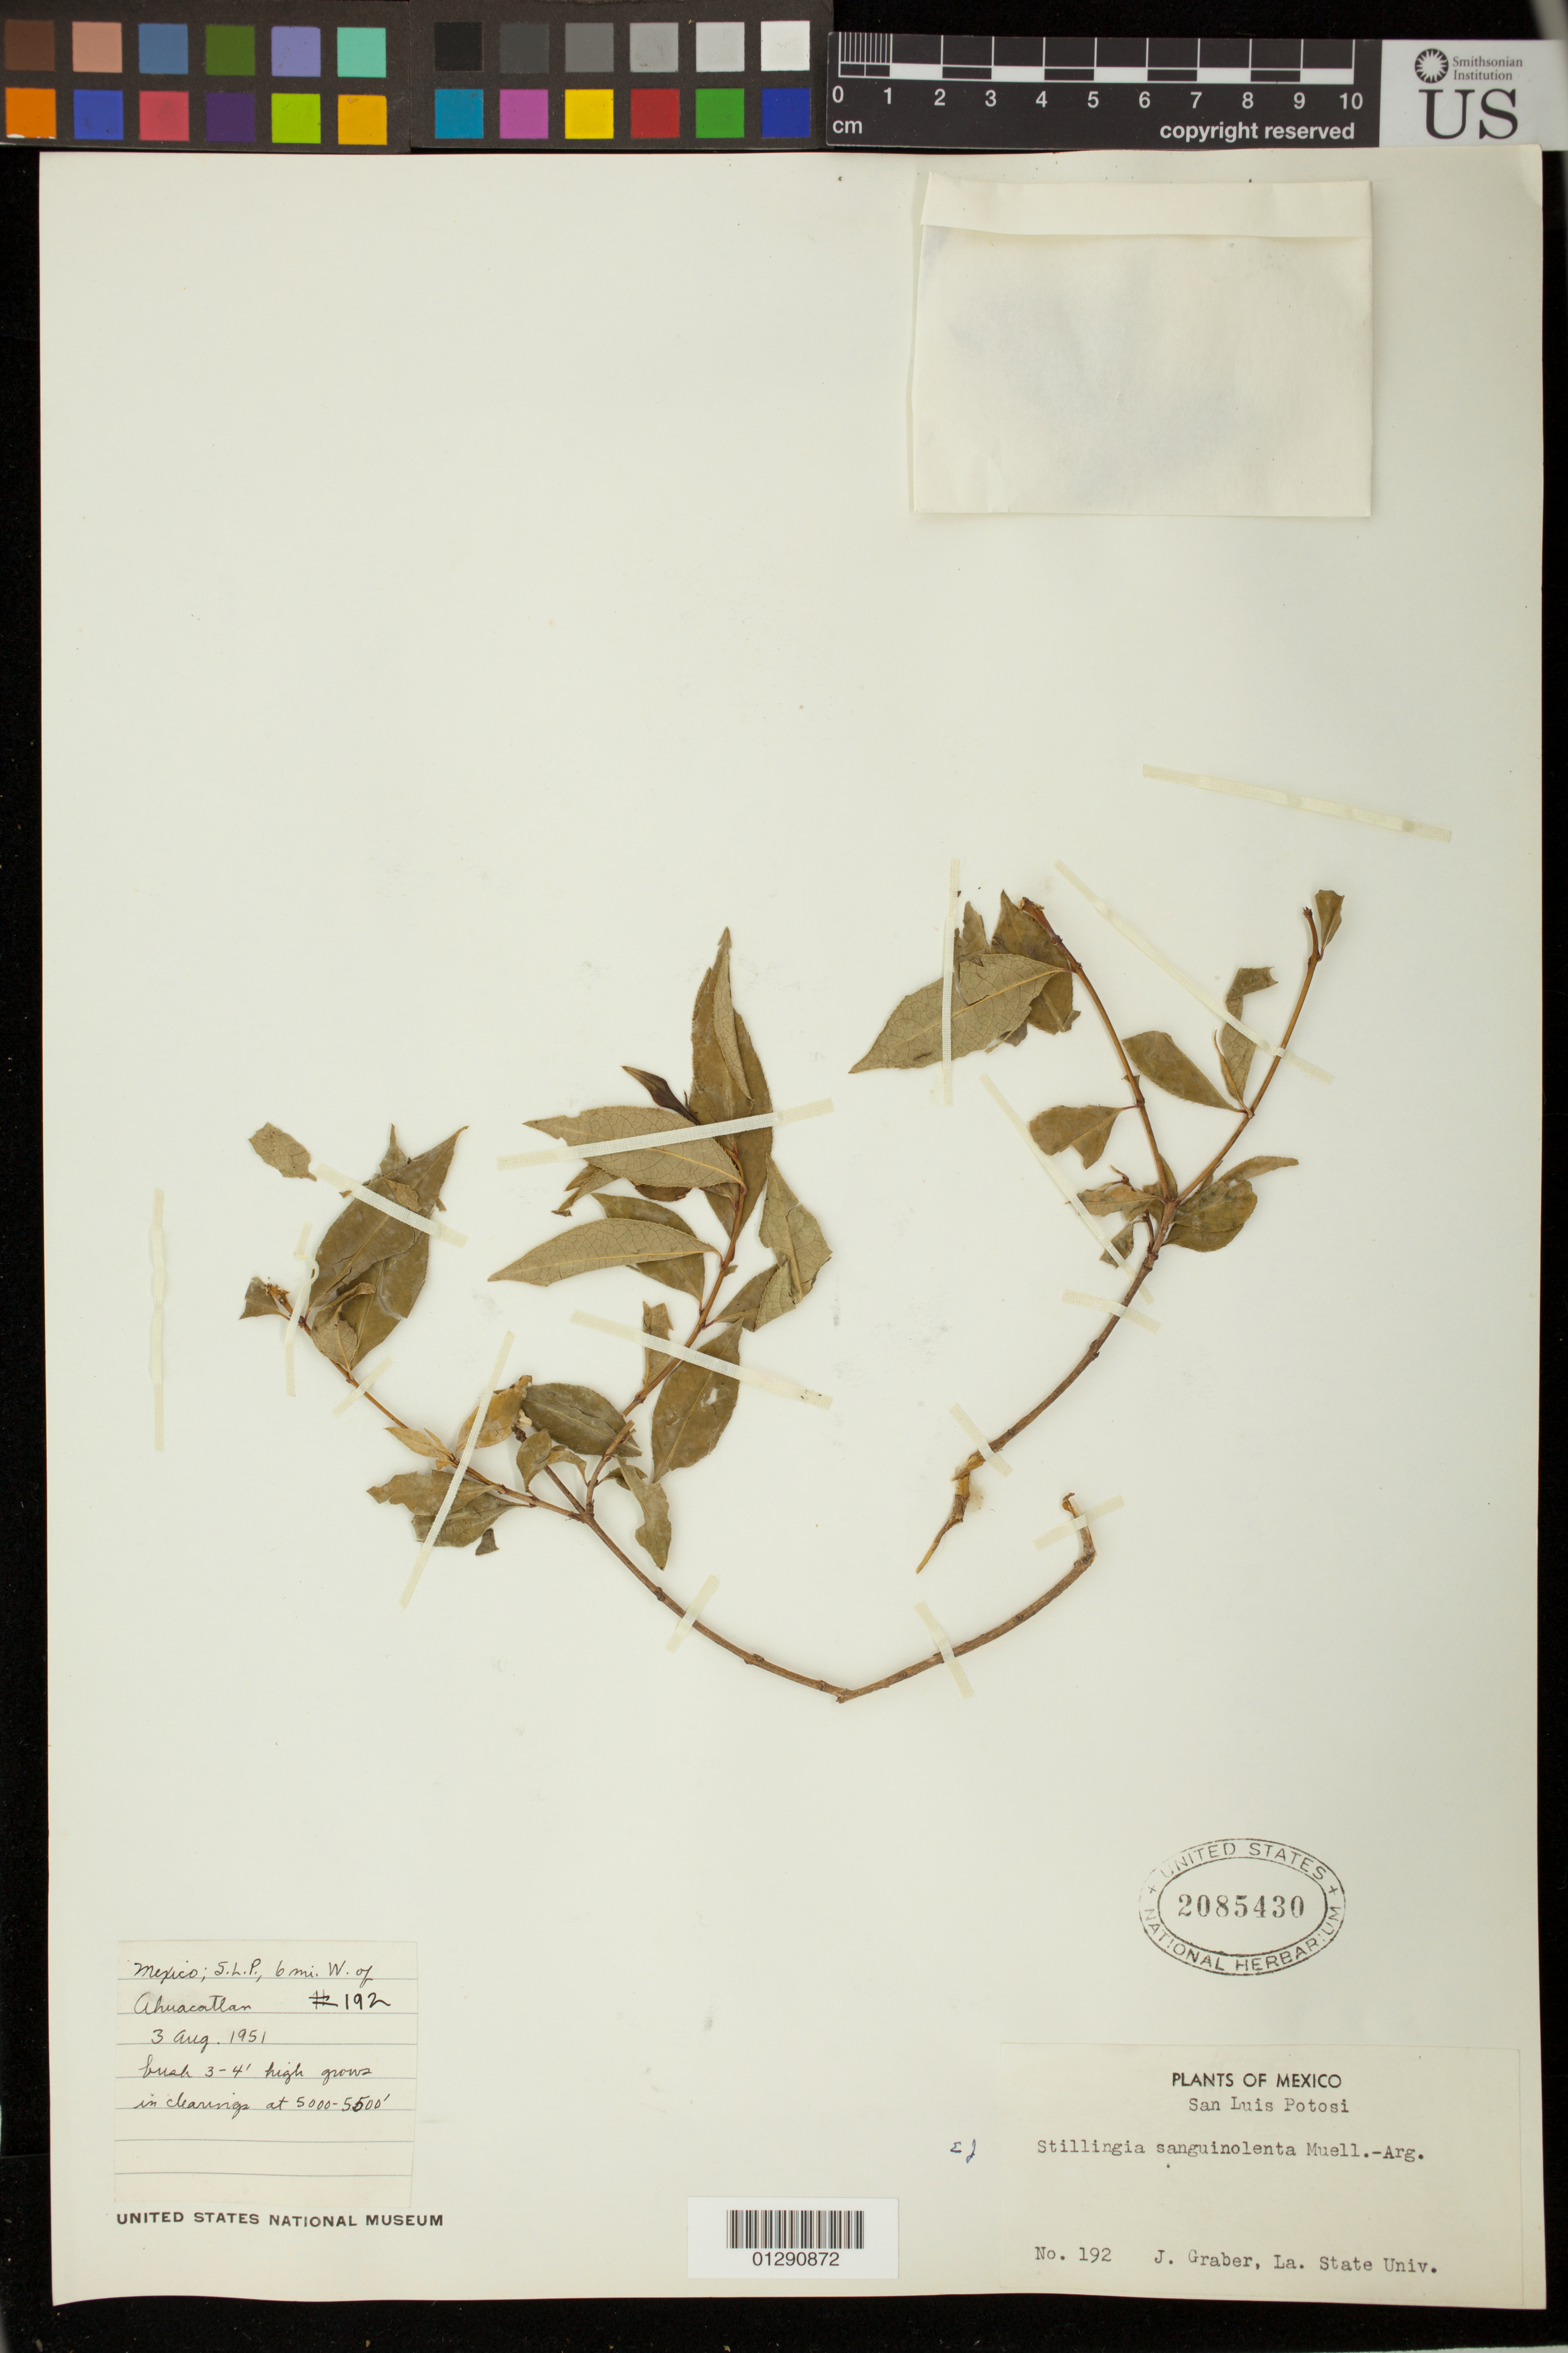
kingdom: Plantae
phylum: Tracheophyta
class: Magnoliopsida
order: Malpighiales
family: Euphorbiaceae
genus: Stillingia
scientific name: Stillingia sanguinolenta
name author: Müll. Arg.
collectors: J. Graber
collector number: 192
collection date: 1950-08-03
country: Mexico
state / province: San Luis Potosi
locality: S.L.P.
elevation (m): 1524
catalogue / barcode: US 2085430